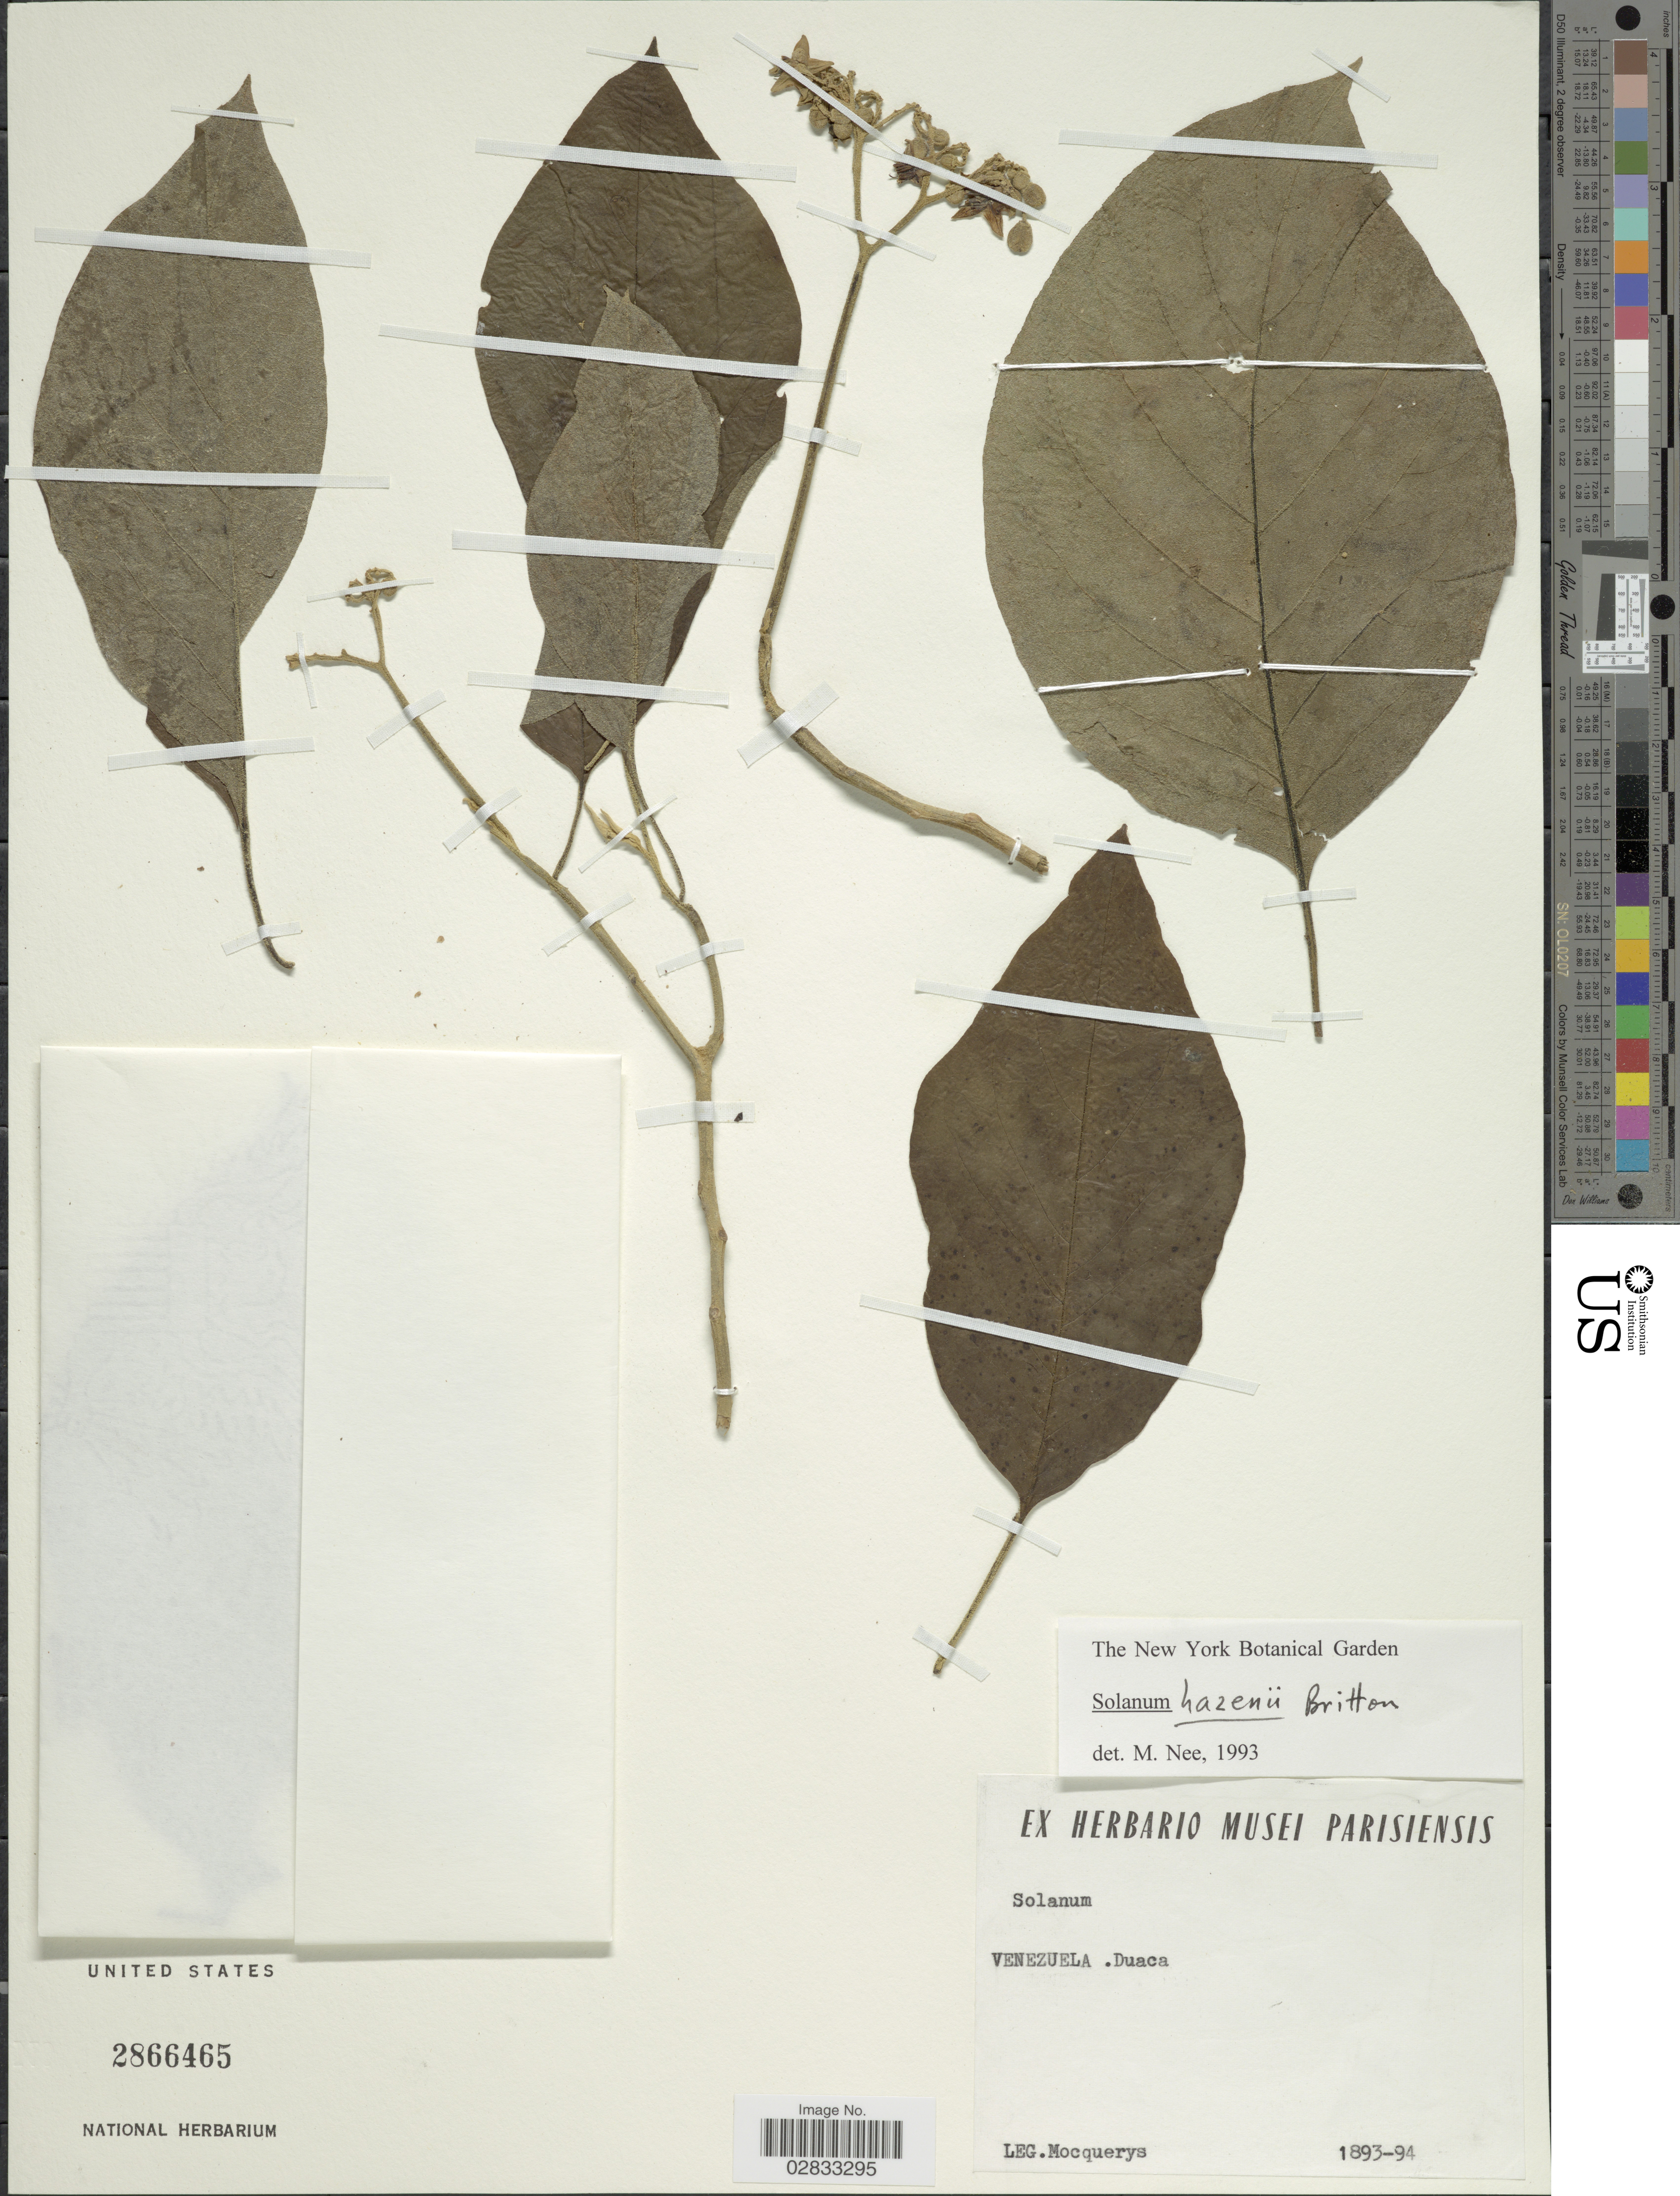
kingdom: Plantae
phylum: Tracheophyta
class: Magnoliopsida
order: Solanales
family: Solanaceae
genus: Solanum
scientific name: Solanum hazenii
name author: Britton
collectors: A. Mocquerys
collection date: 1893/1894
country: Venezuela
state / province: Lara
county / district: Crespo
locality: Duaca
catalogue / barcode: US 2866465